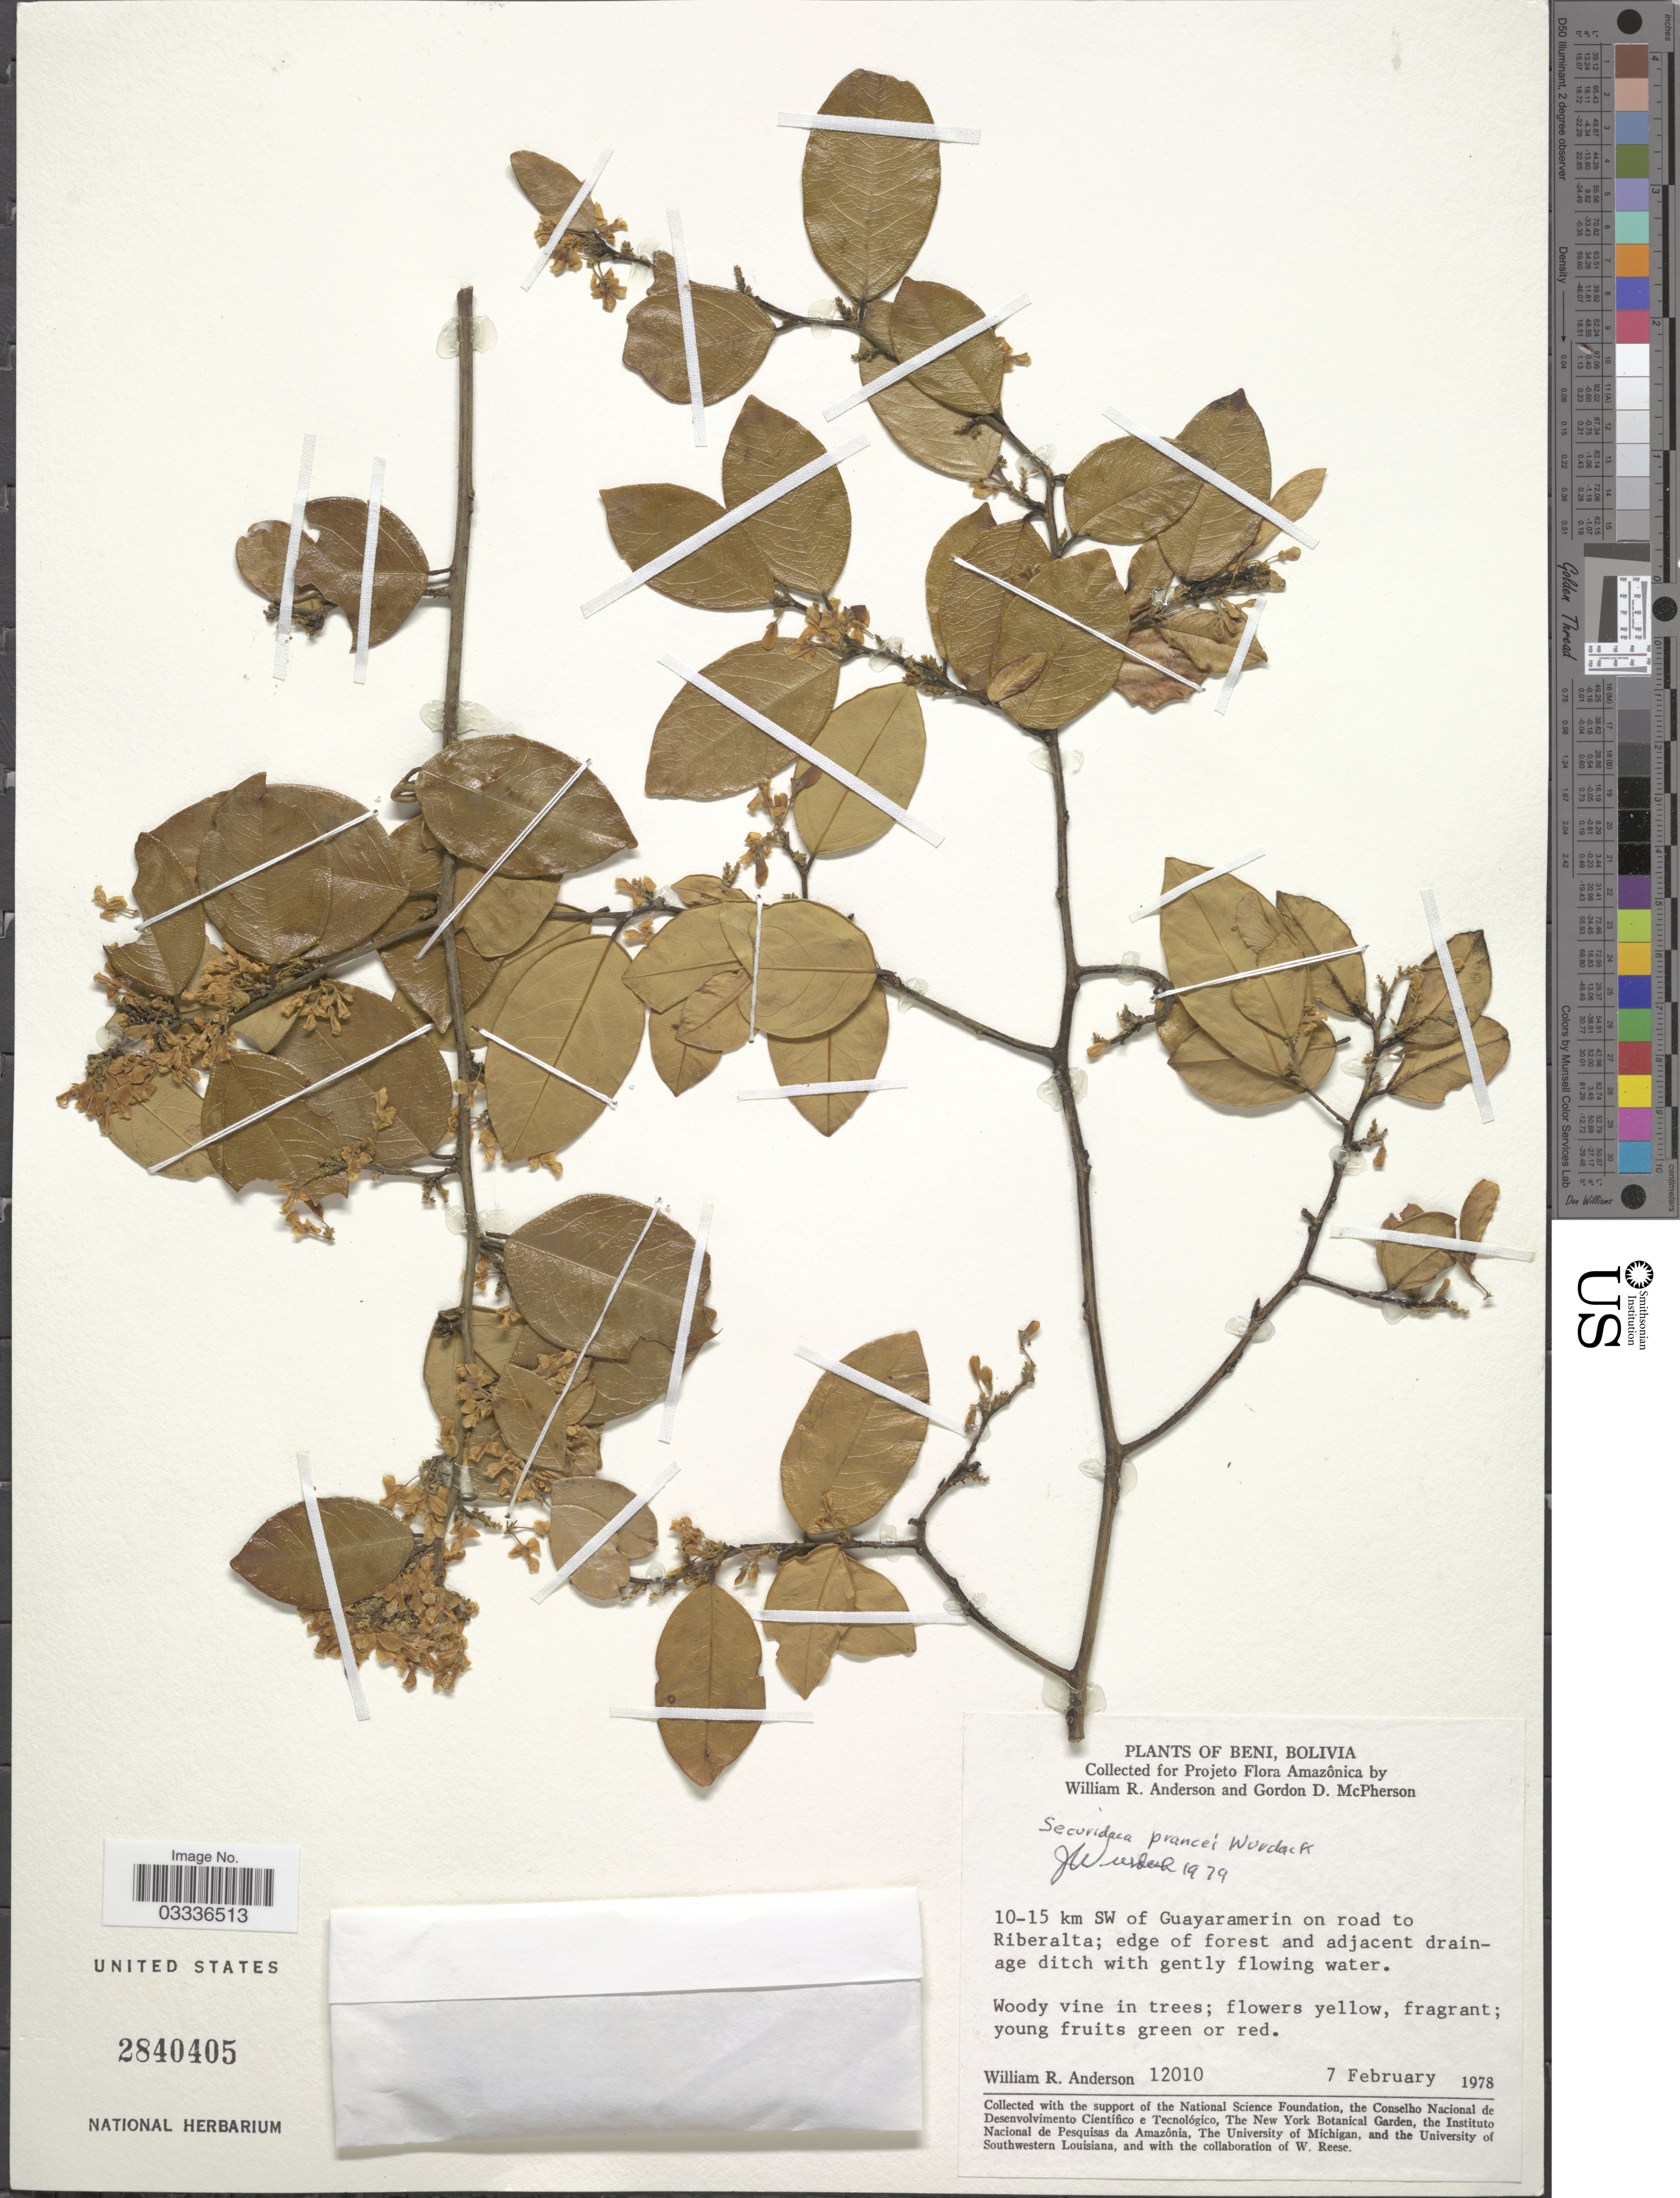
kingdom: Plantae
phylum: Tracheophyta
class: Magnoliopsida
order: Fabales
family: Polygalaceae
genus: Securidaca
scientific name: Securidaca prancei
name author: Wurdack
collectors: W. R. Anderson & G. D. McPherson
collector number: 12010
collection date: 1978-02-07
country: Bolivia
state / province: Beni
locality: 10-15 km SW of Guayaramerin on road to Riberalta.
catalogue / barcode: US 2840405